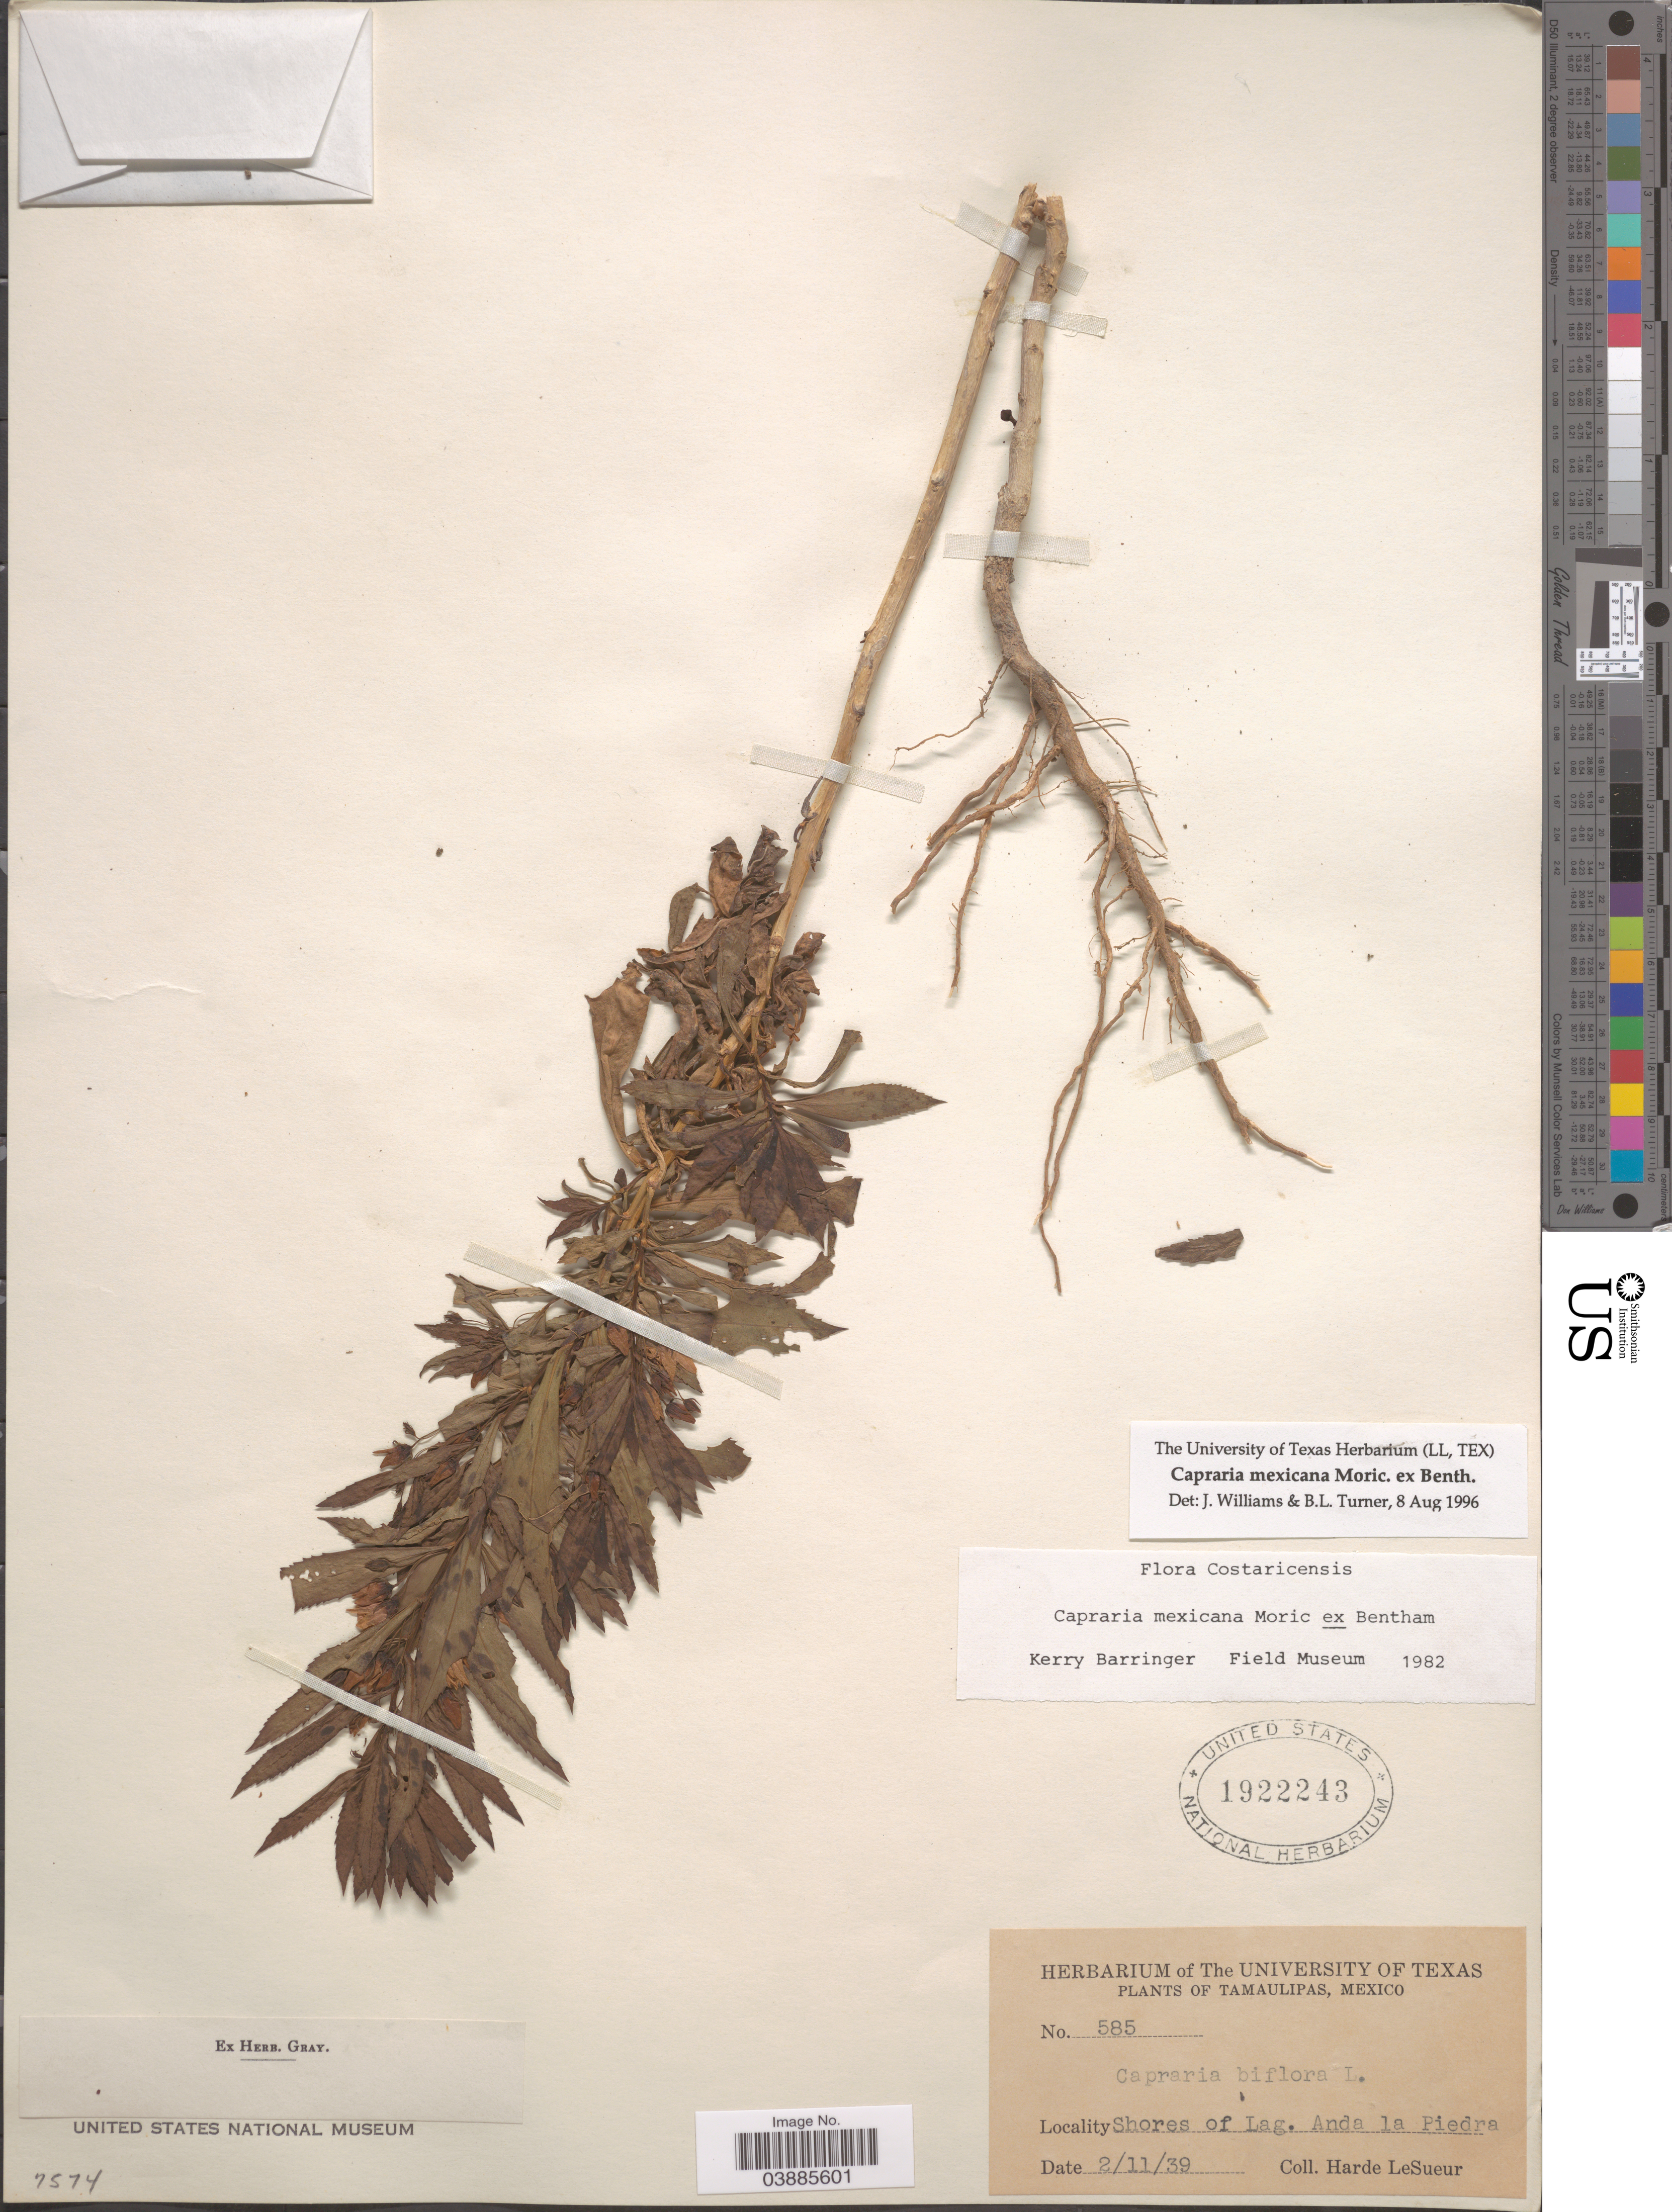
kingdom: Plantae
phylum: Tracheophyta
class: Magnoliopsida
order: Lamiales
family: Scrophulariaceae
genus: Capraria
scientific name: Capraria mexicana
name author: Moric. ex Benth.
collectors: H. LeSueur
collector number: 585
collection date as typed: Transcribed d/m/y: 2/11/39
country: Mexico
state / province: Tamaulipas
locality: Shores of Lag. Anda la Piedra.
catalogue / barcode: US 1922243